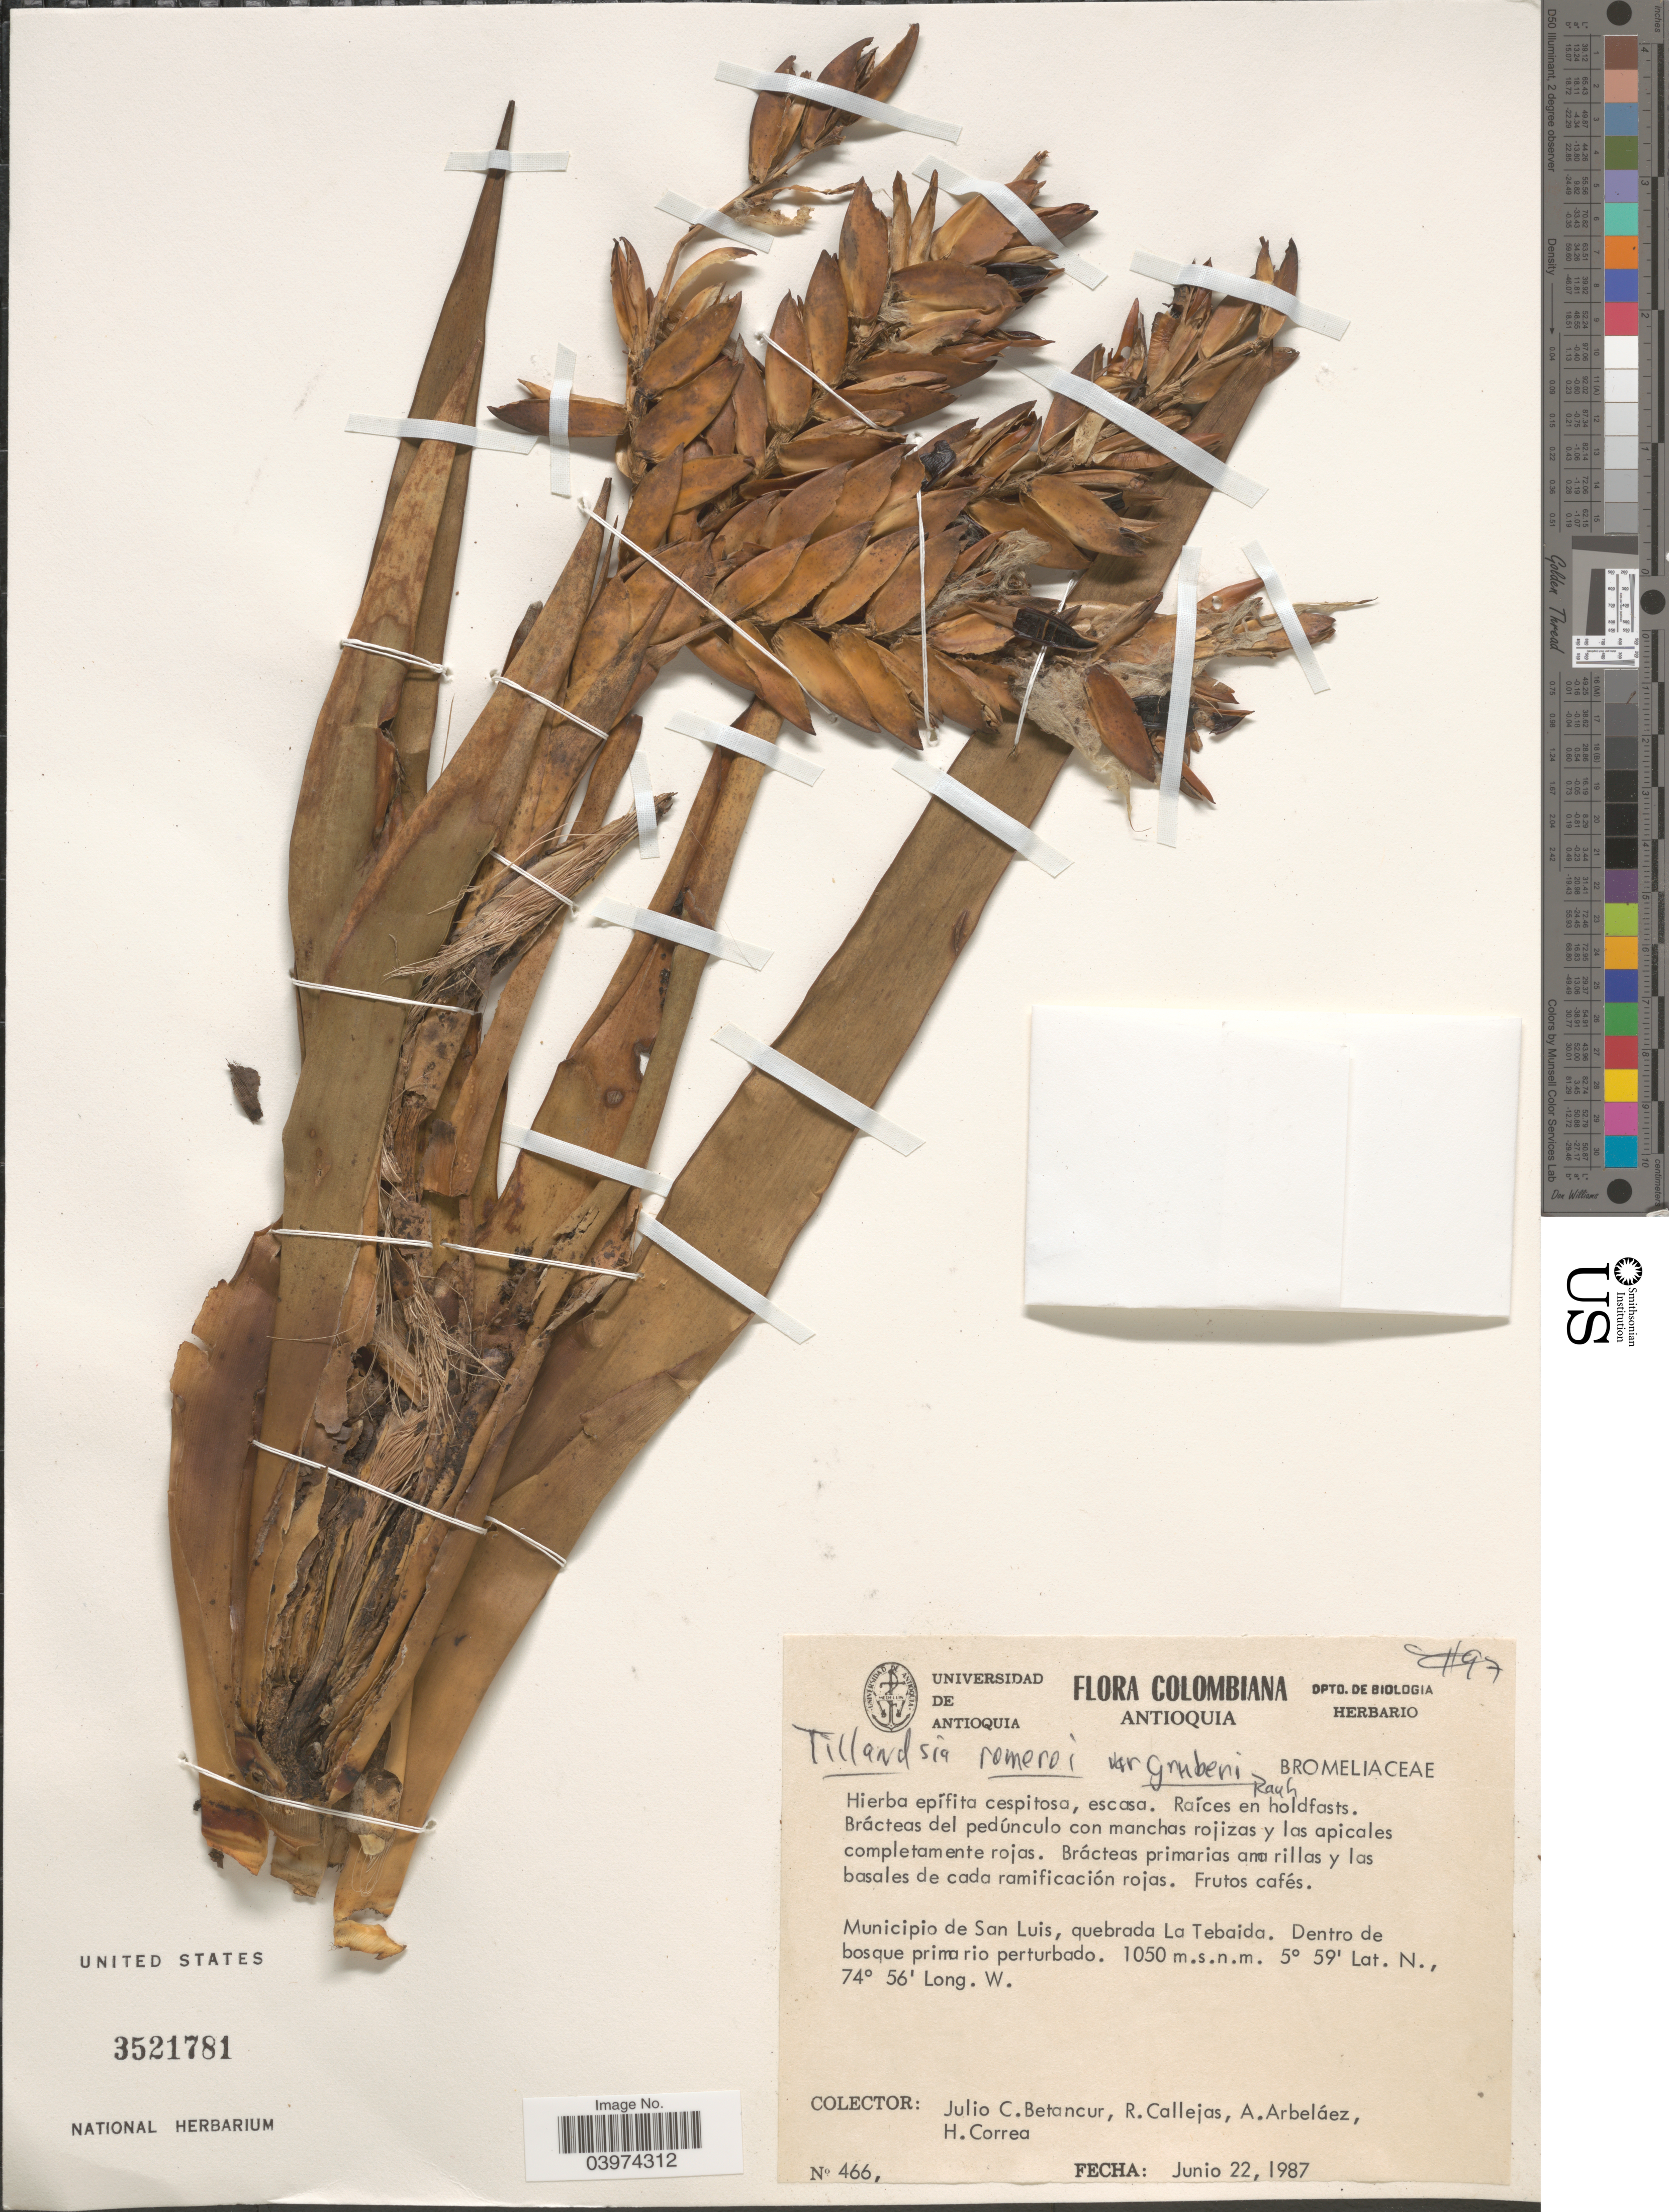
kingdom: Plantae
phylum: Tracheophyta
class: Liliopsida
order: Poales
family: Bromeliaceae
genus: Tillandsia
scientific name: Tillandsia romeroi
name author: L.B. Sm.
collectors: J. Betancur, R. Callejas, A. Arbelaez & H. Correa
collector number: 466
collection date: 1987-06-22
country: Colombia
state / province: Antioquia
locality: Municipio de San Luis, quebrada La Tebaida.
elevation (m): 1050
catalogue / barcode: US 3521781